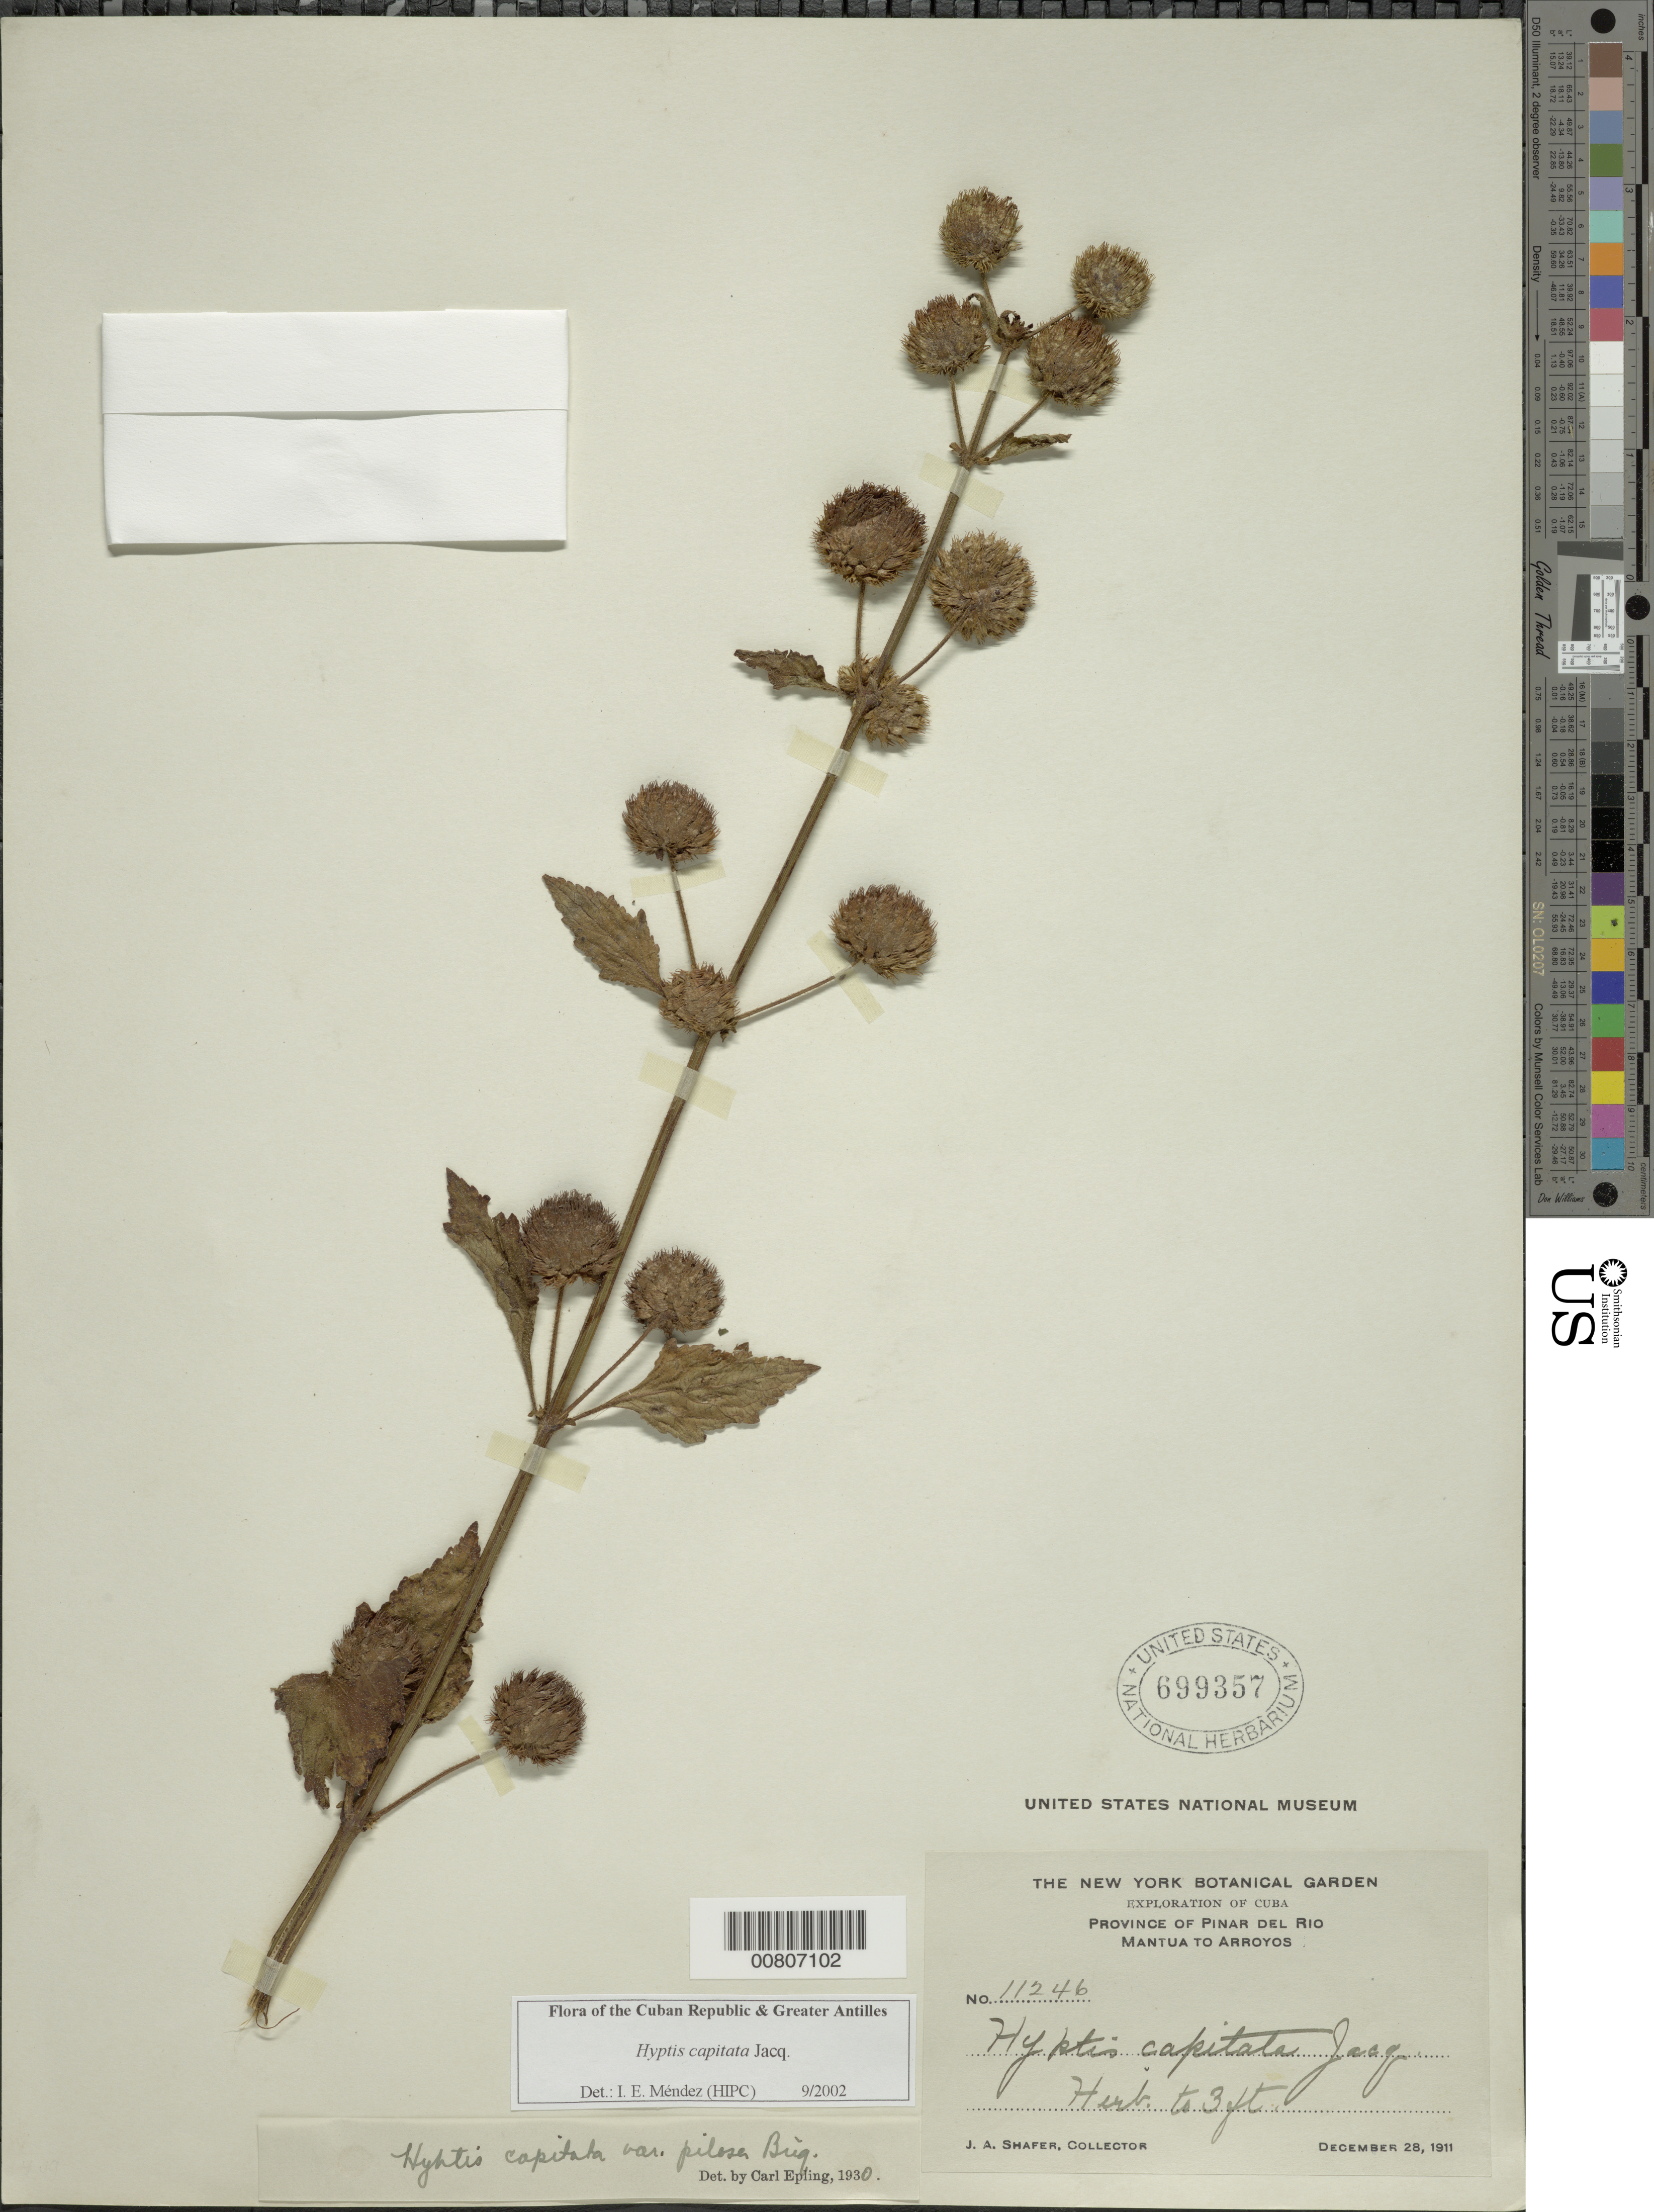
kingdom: Plantae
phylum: Tracheophyta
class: Magnoliopsida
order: Lamiales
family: Lamiaceae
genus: Hyptis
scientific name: Hyptis capitata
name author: Jacq.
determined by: Méndez, Isidro E., (HIPC)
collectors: J. A. Shafer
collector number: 11246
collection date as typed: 28 Dec 1911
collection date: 1911-12-28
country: Cuba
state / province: Pinar del Rio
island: Cuba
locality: Mantua to Arroyos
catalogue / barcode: US 699357